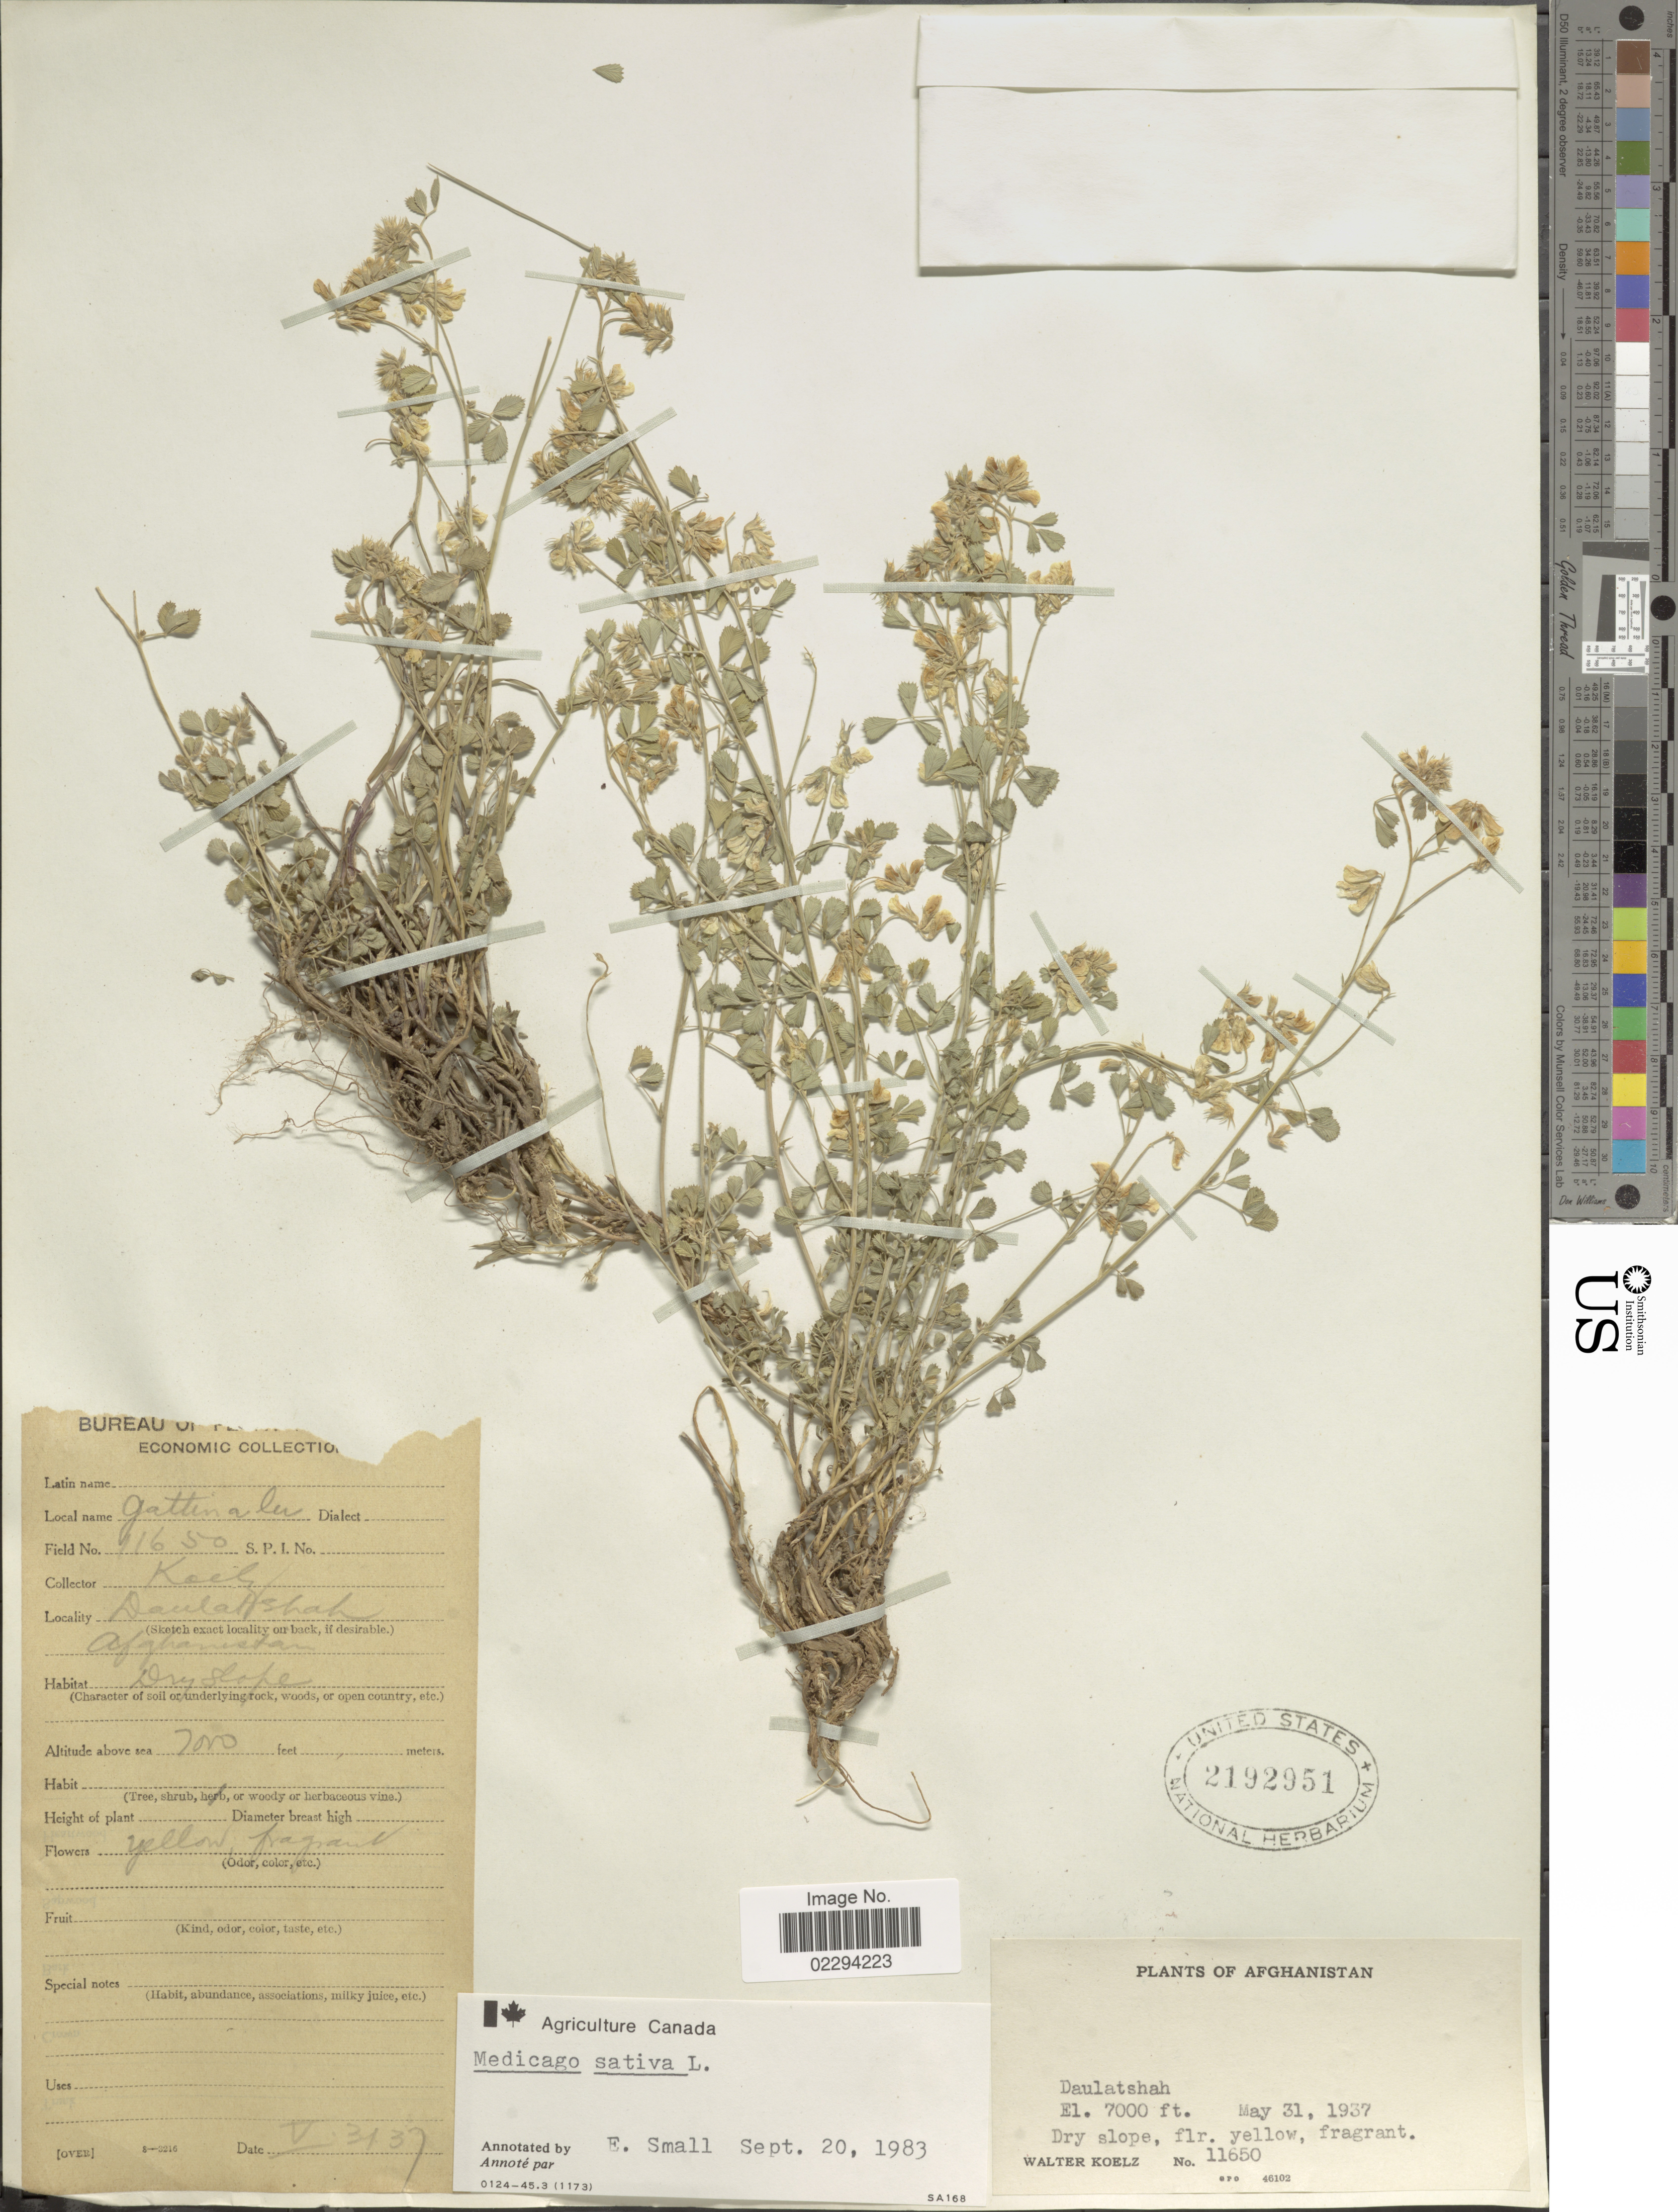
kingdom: Plantae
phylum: Tracheophyta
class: Magnoliopsida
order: Fabales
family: Fabaceae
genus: Medicago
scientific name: Medicago sativa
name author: L.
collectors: W. N. Koelz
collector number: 11650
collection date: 1937-05-31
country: Afghanistan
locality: Daulatshah, dry slope.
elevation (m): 2134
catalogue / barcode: US 2192951